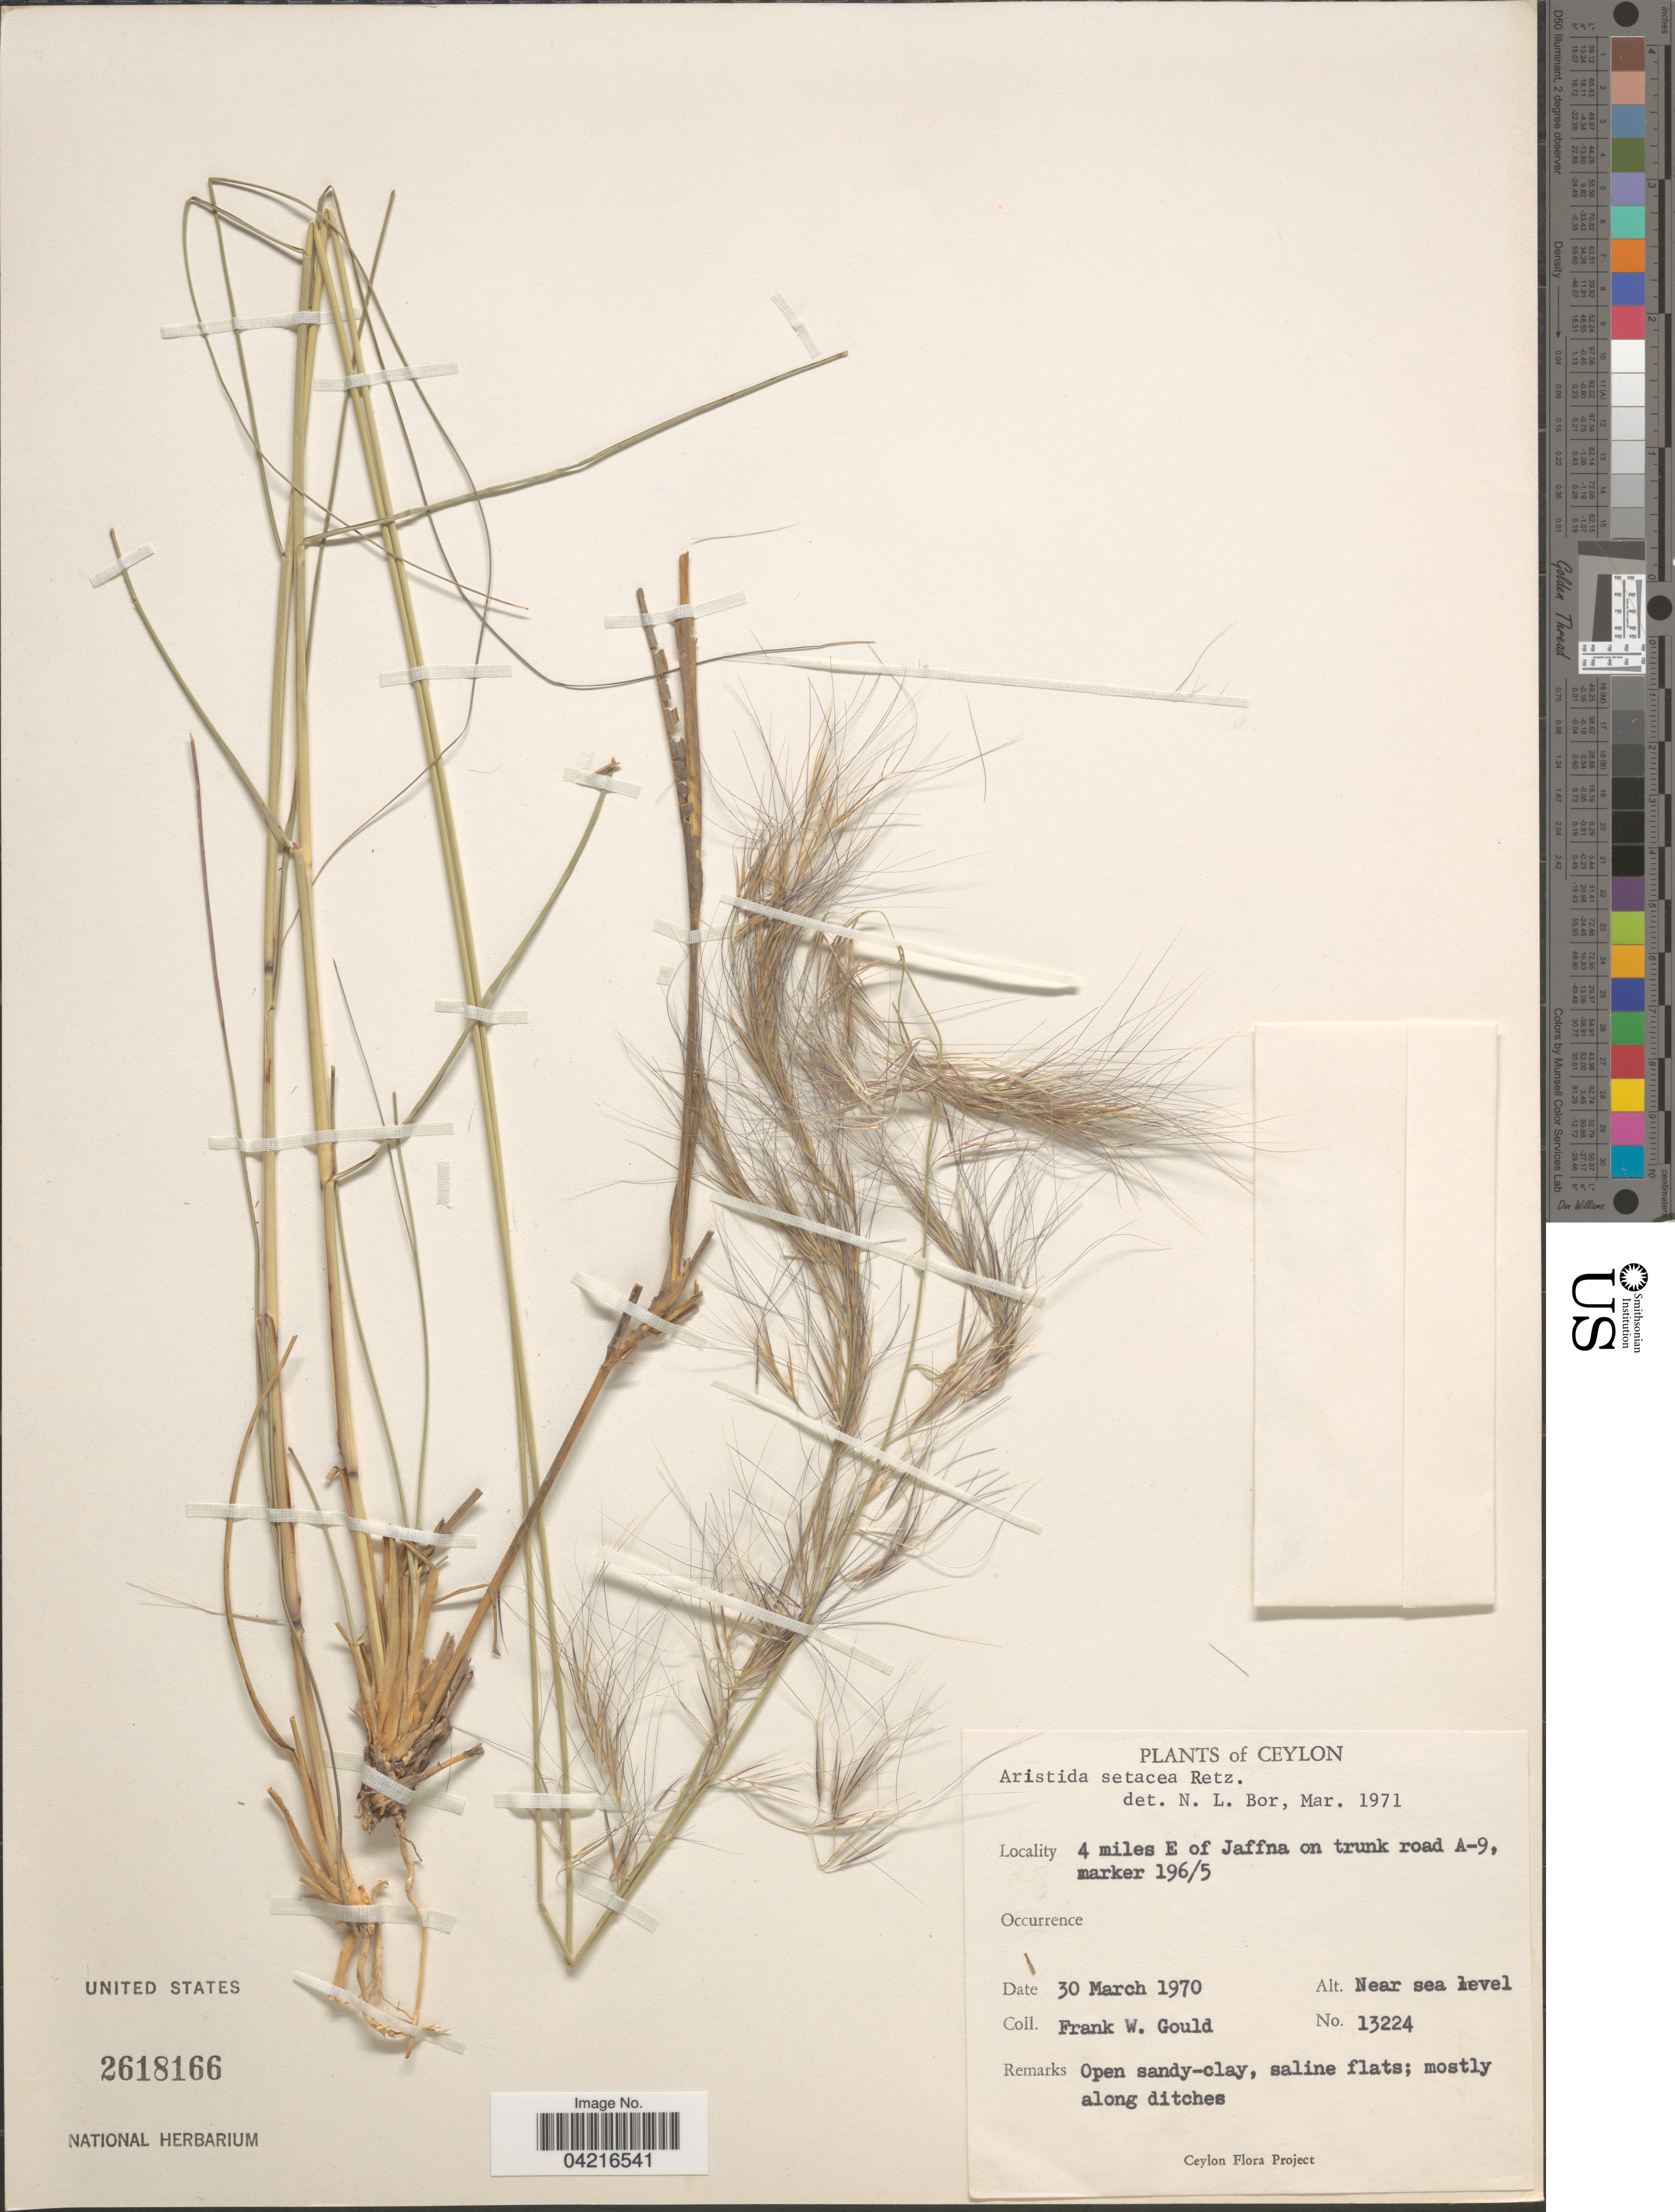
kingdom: Plantae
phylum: Tracheophyta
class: Liliopsida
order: Poales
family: Poaceae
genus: Aristida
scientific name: Aristida setacea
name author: Retz.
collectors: F. W. Gould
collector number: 13224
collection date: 1970-03-30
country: Sri Lanka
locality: Ceylon. 4 miles E of Jaffna on trunk road A-9, marker 196/5.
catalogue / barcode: US 2618166